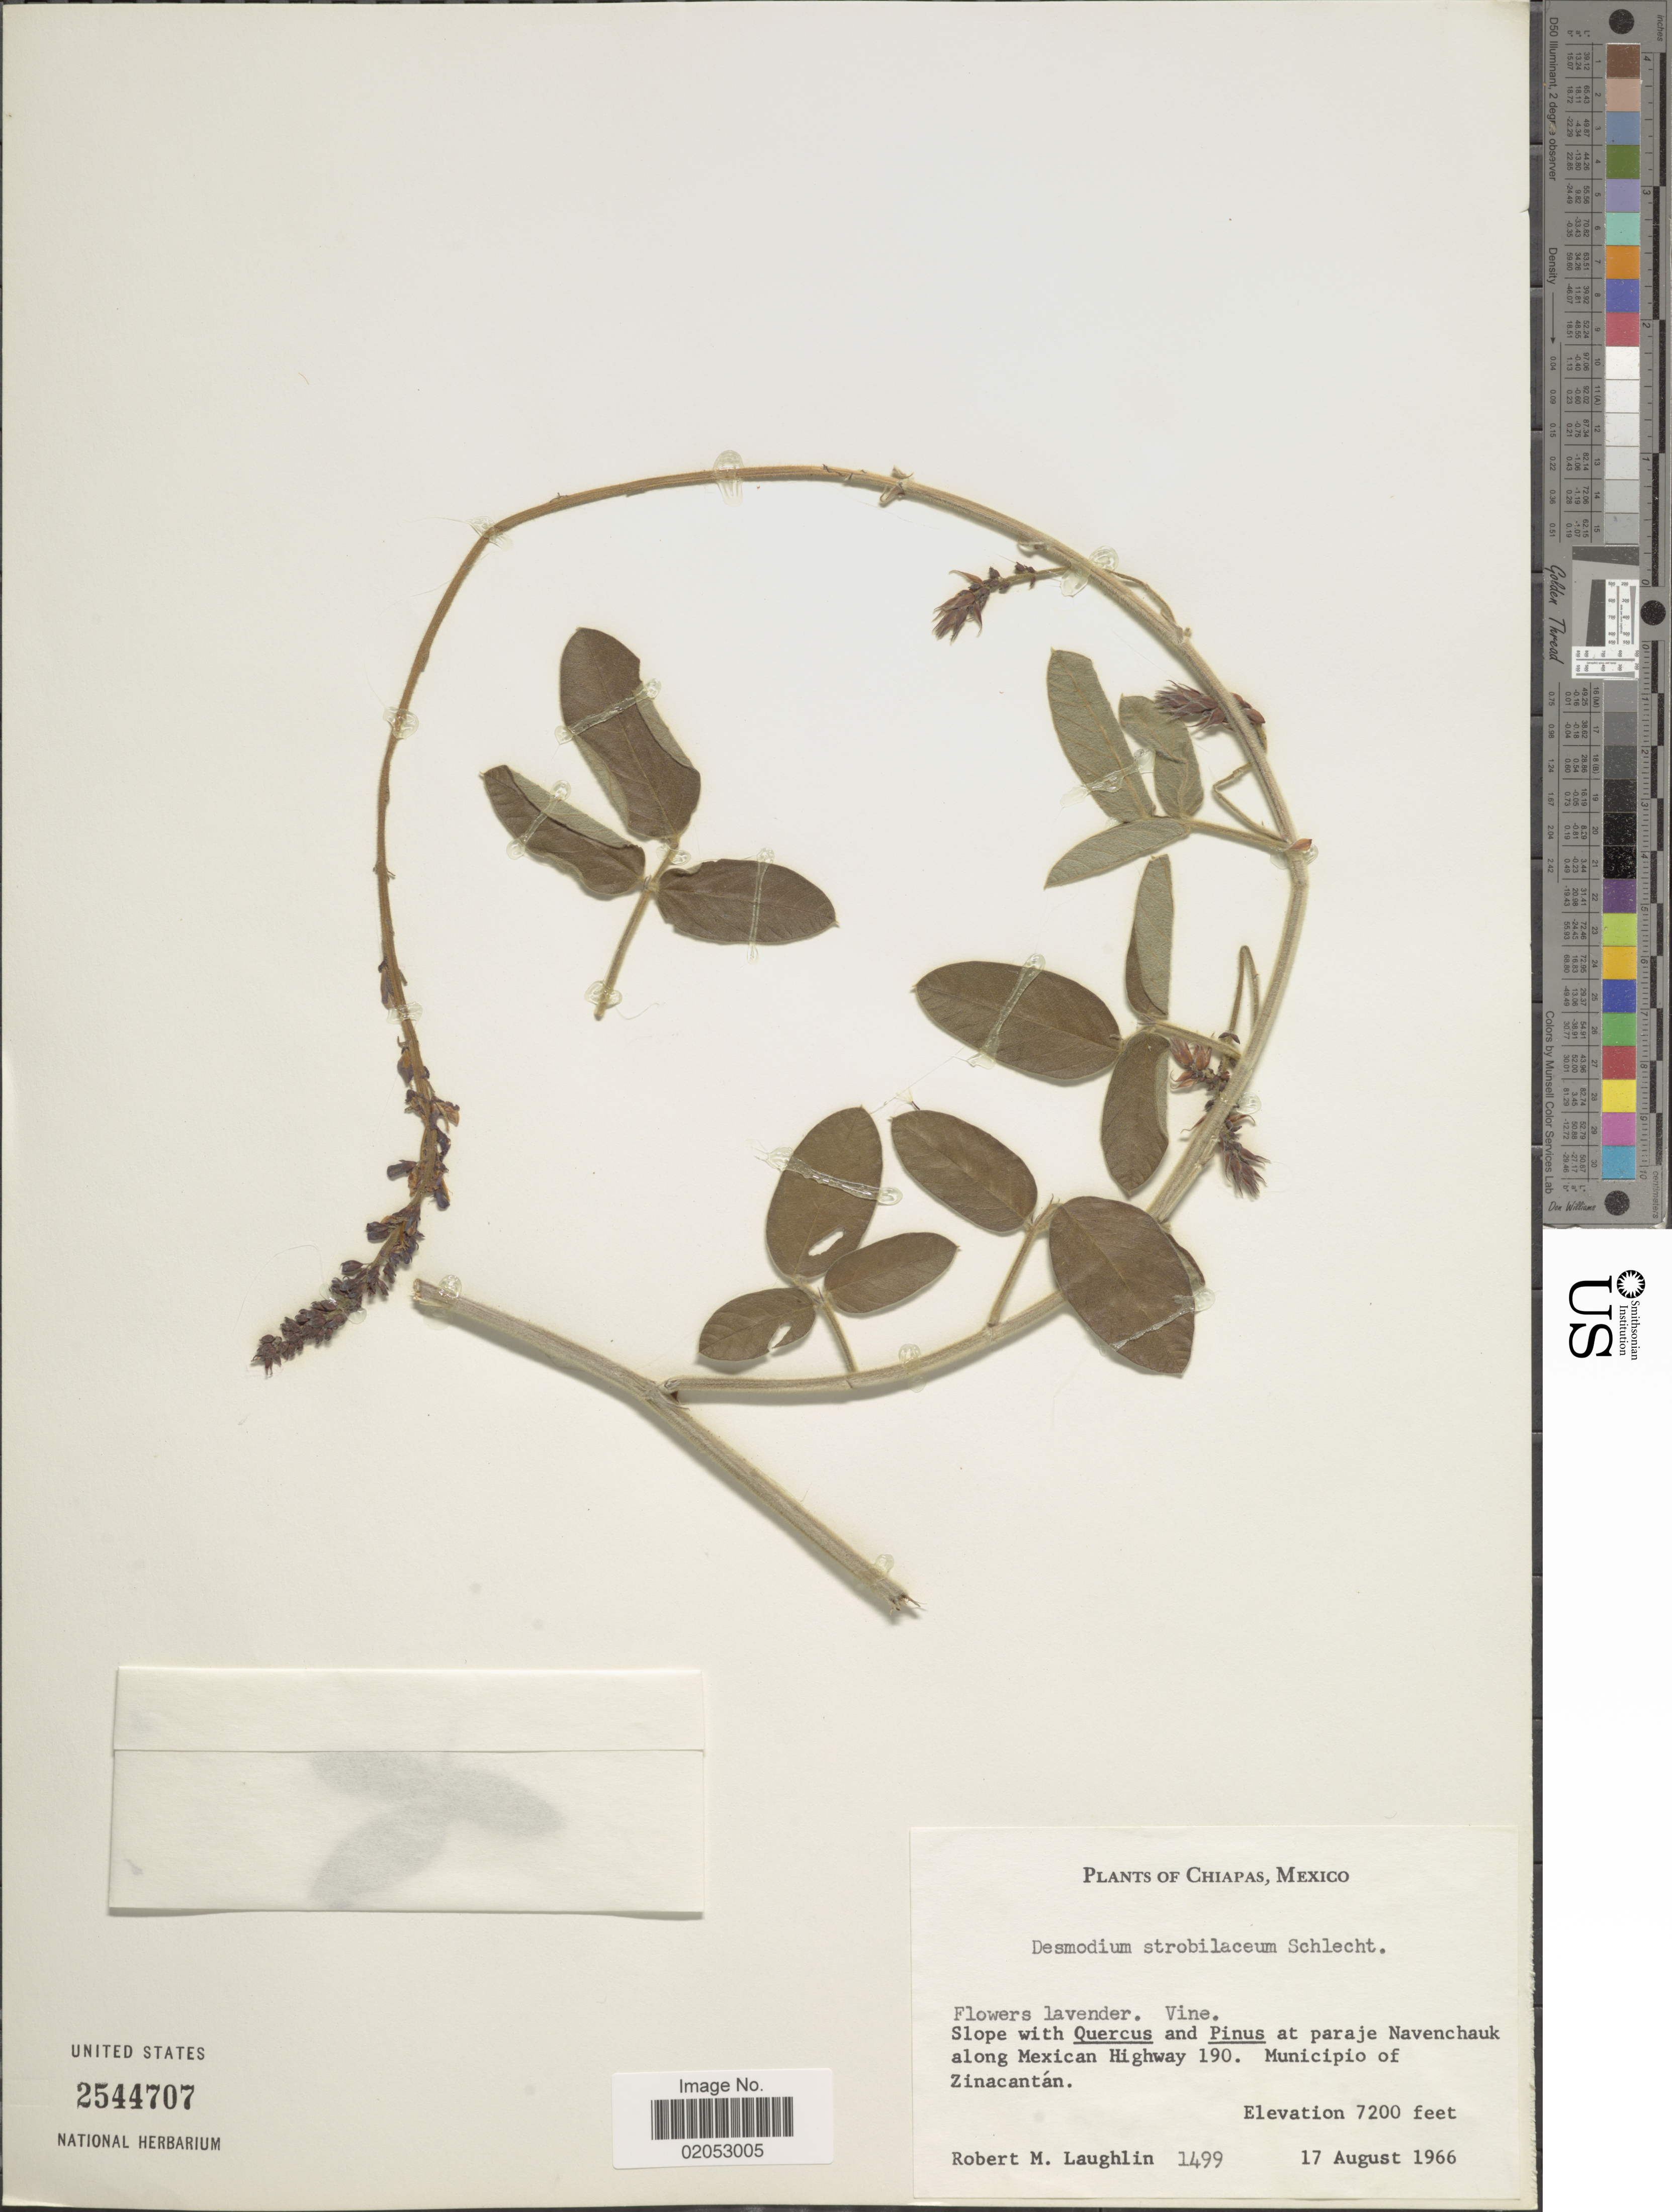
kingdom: Plantae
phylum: Tracheophyta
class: Magnoliopsida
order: Fabales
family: Fabaceae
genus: Desmodium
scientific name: Desmodium strobilaceum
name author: Schltdl.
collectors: R. M. Laughlin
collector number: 1499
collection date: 1966-08-17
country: Mexico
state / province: Chiapas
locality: Slope with Quercus and Pinus at paraje Navenchauk along Mexican Highway 190. Municipio of Zinacantán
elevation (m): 2195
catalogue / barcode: US 2544707